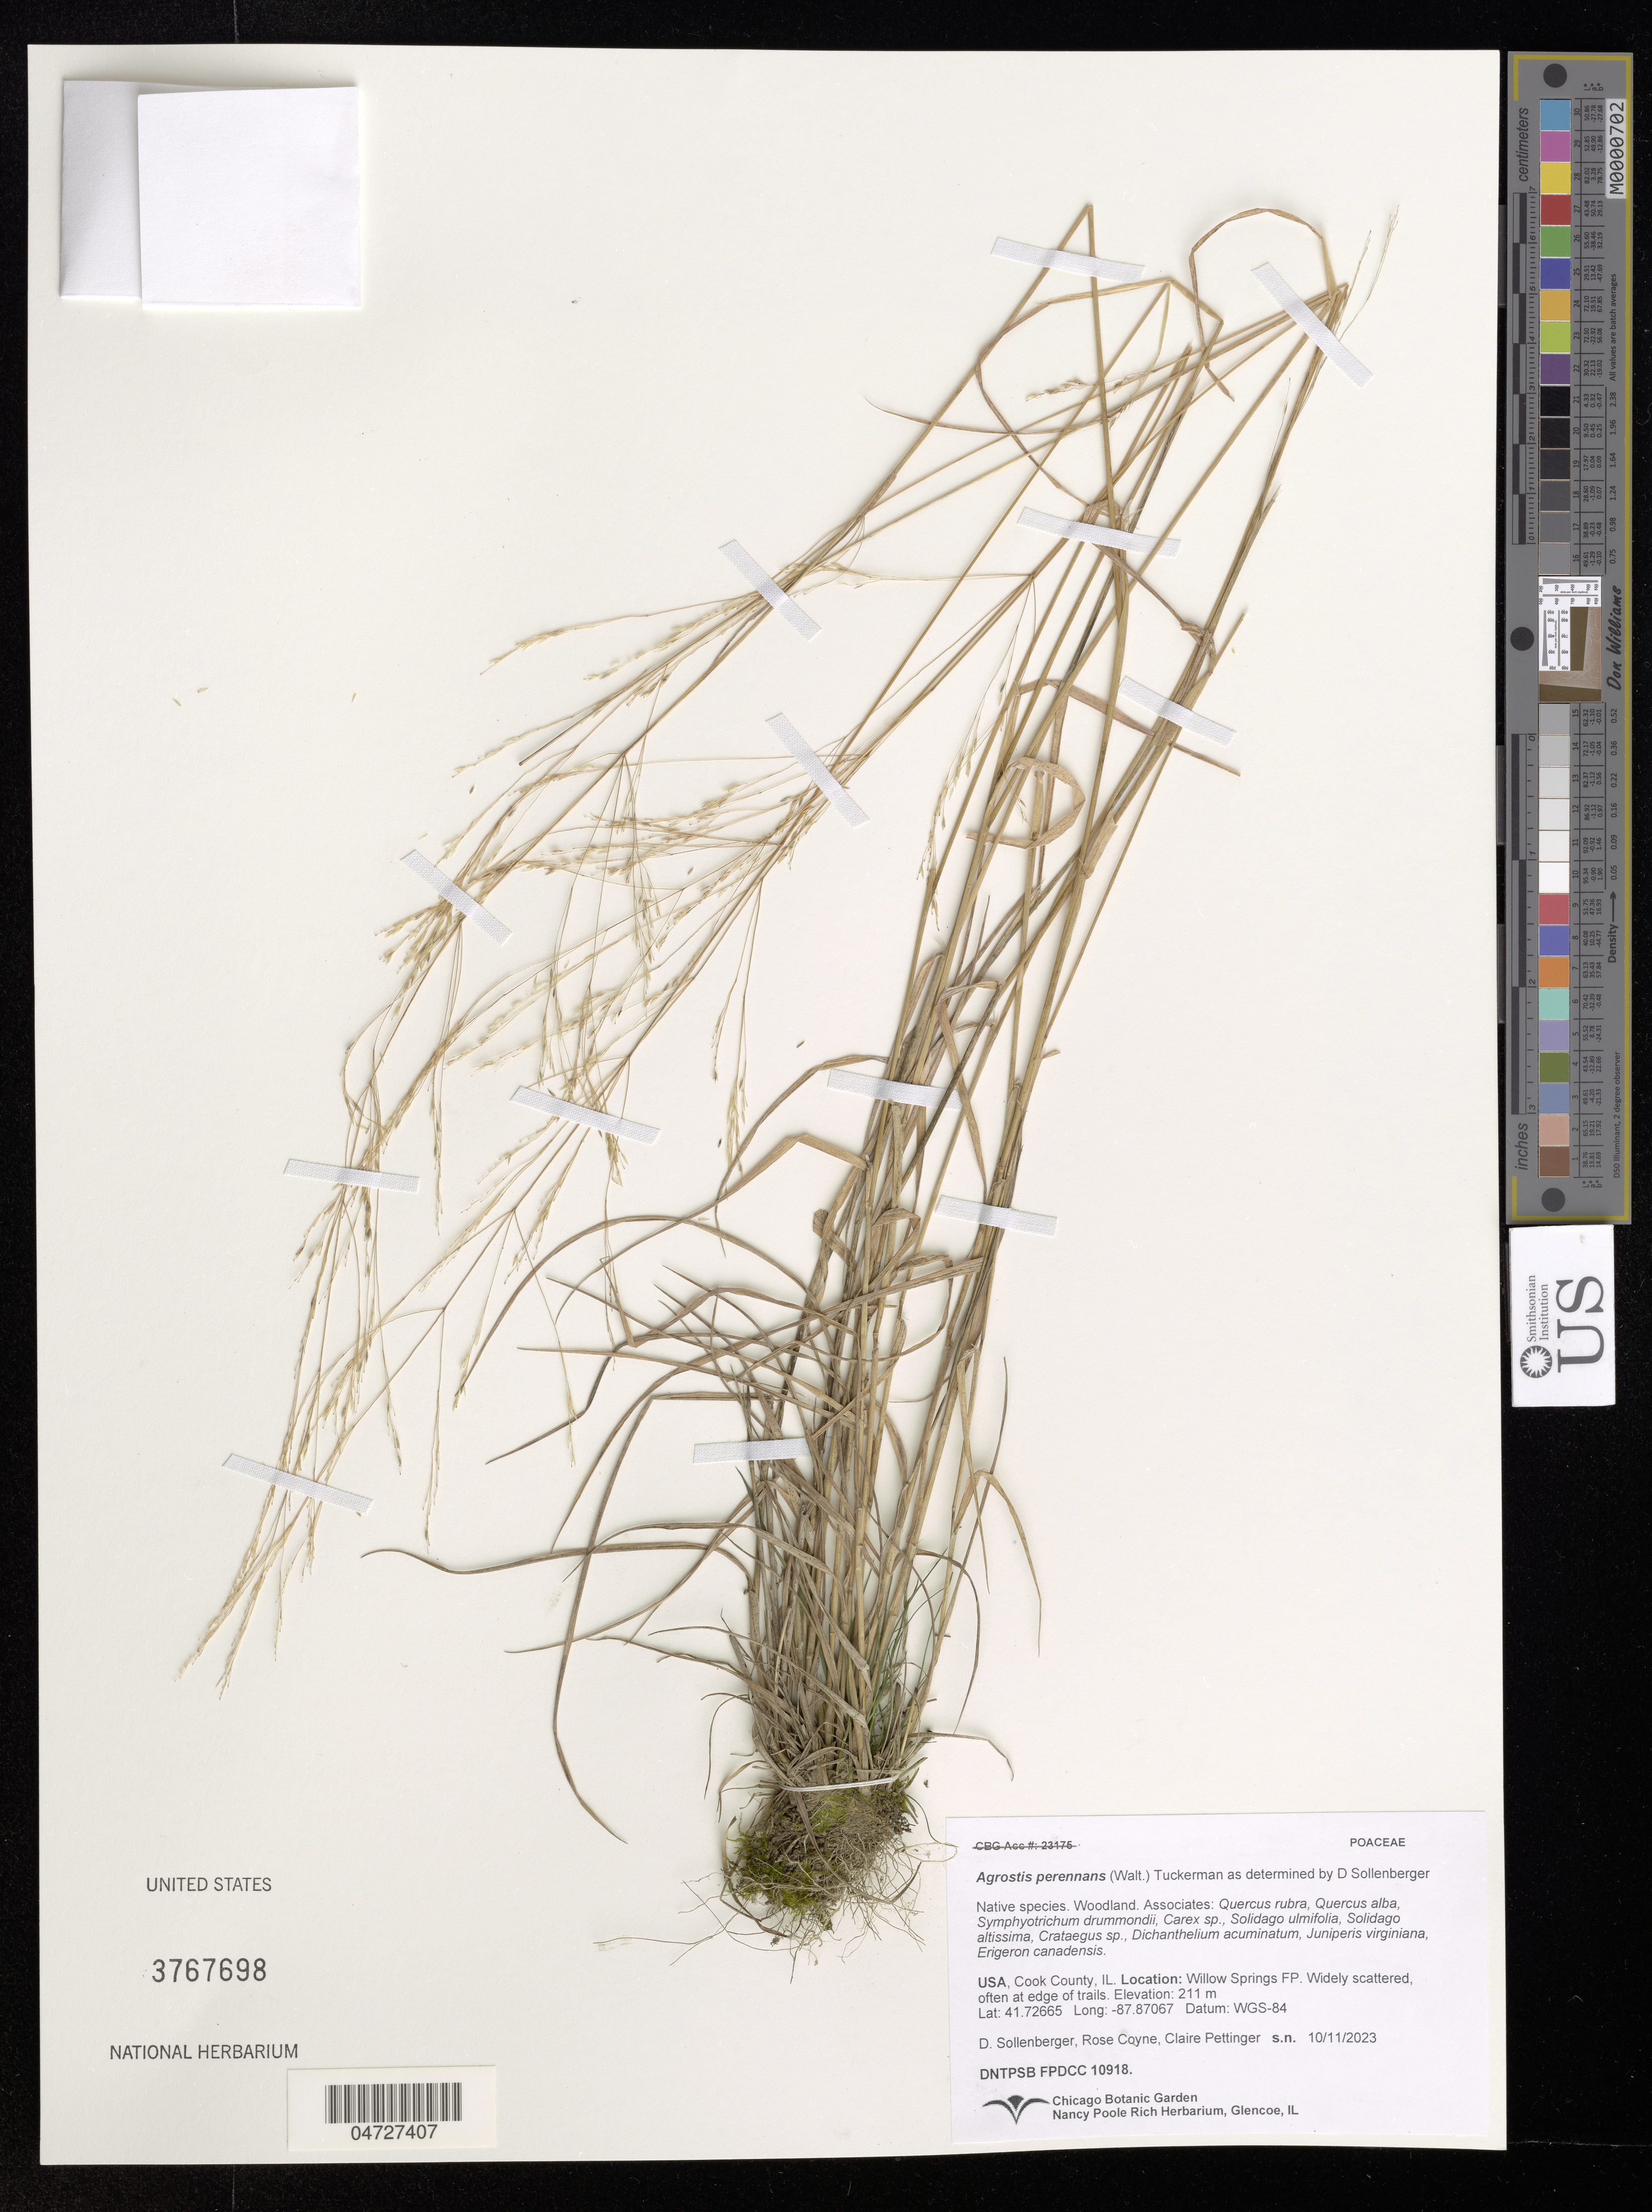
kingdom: Plantae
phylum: Tracheophyta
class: Liliopsida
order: Poales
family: Poaceae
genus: Agrostis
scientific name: Agrostis perennans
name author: (Walter) Tuck.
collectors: D. Sollenberger, R. Coyne & C. Pettinger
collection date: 2023-11-10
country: United States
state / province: Illinois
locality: Cook County. Willow Springs FP. Widely scattered, often at edges of trails.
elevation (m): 211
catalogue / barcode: US 3767698